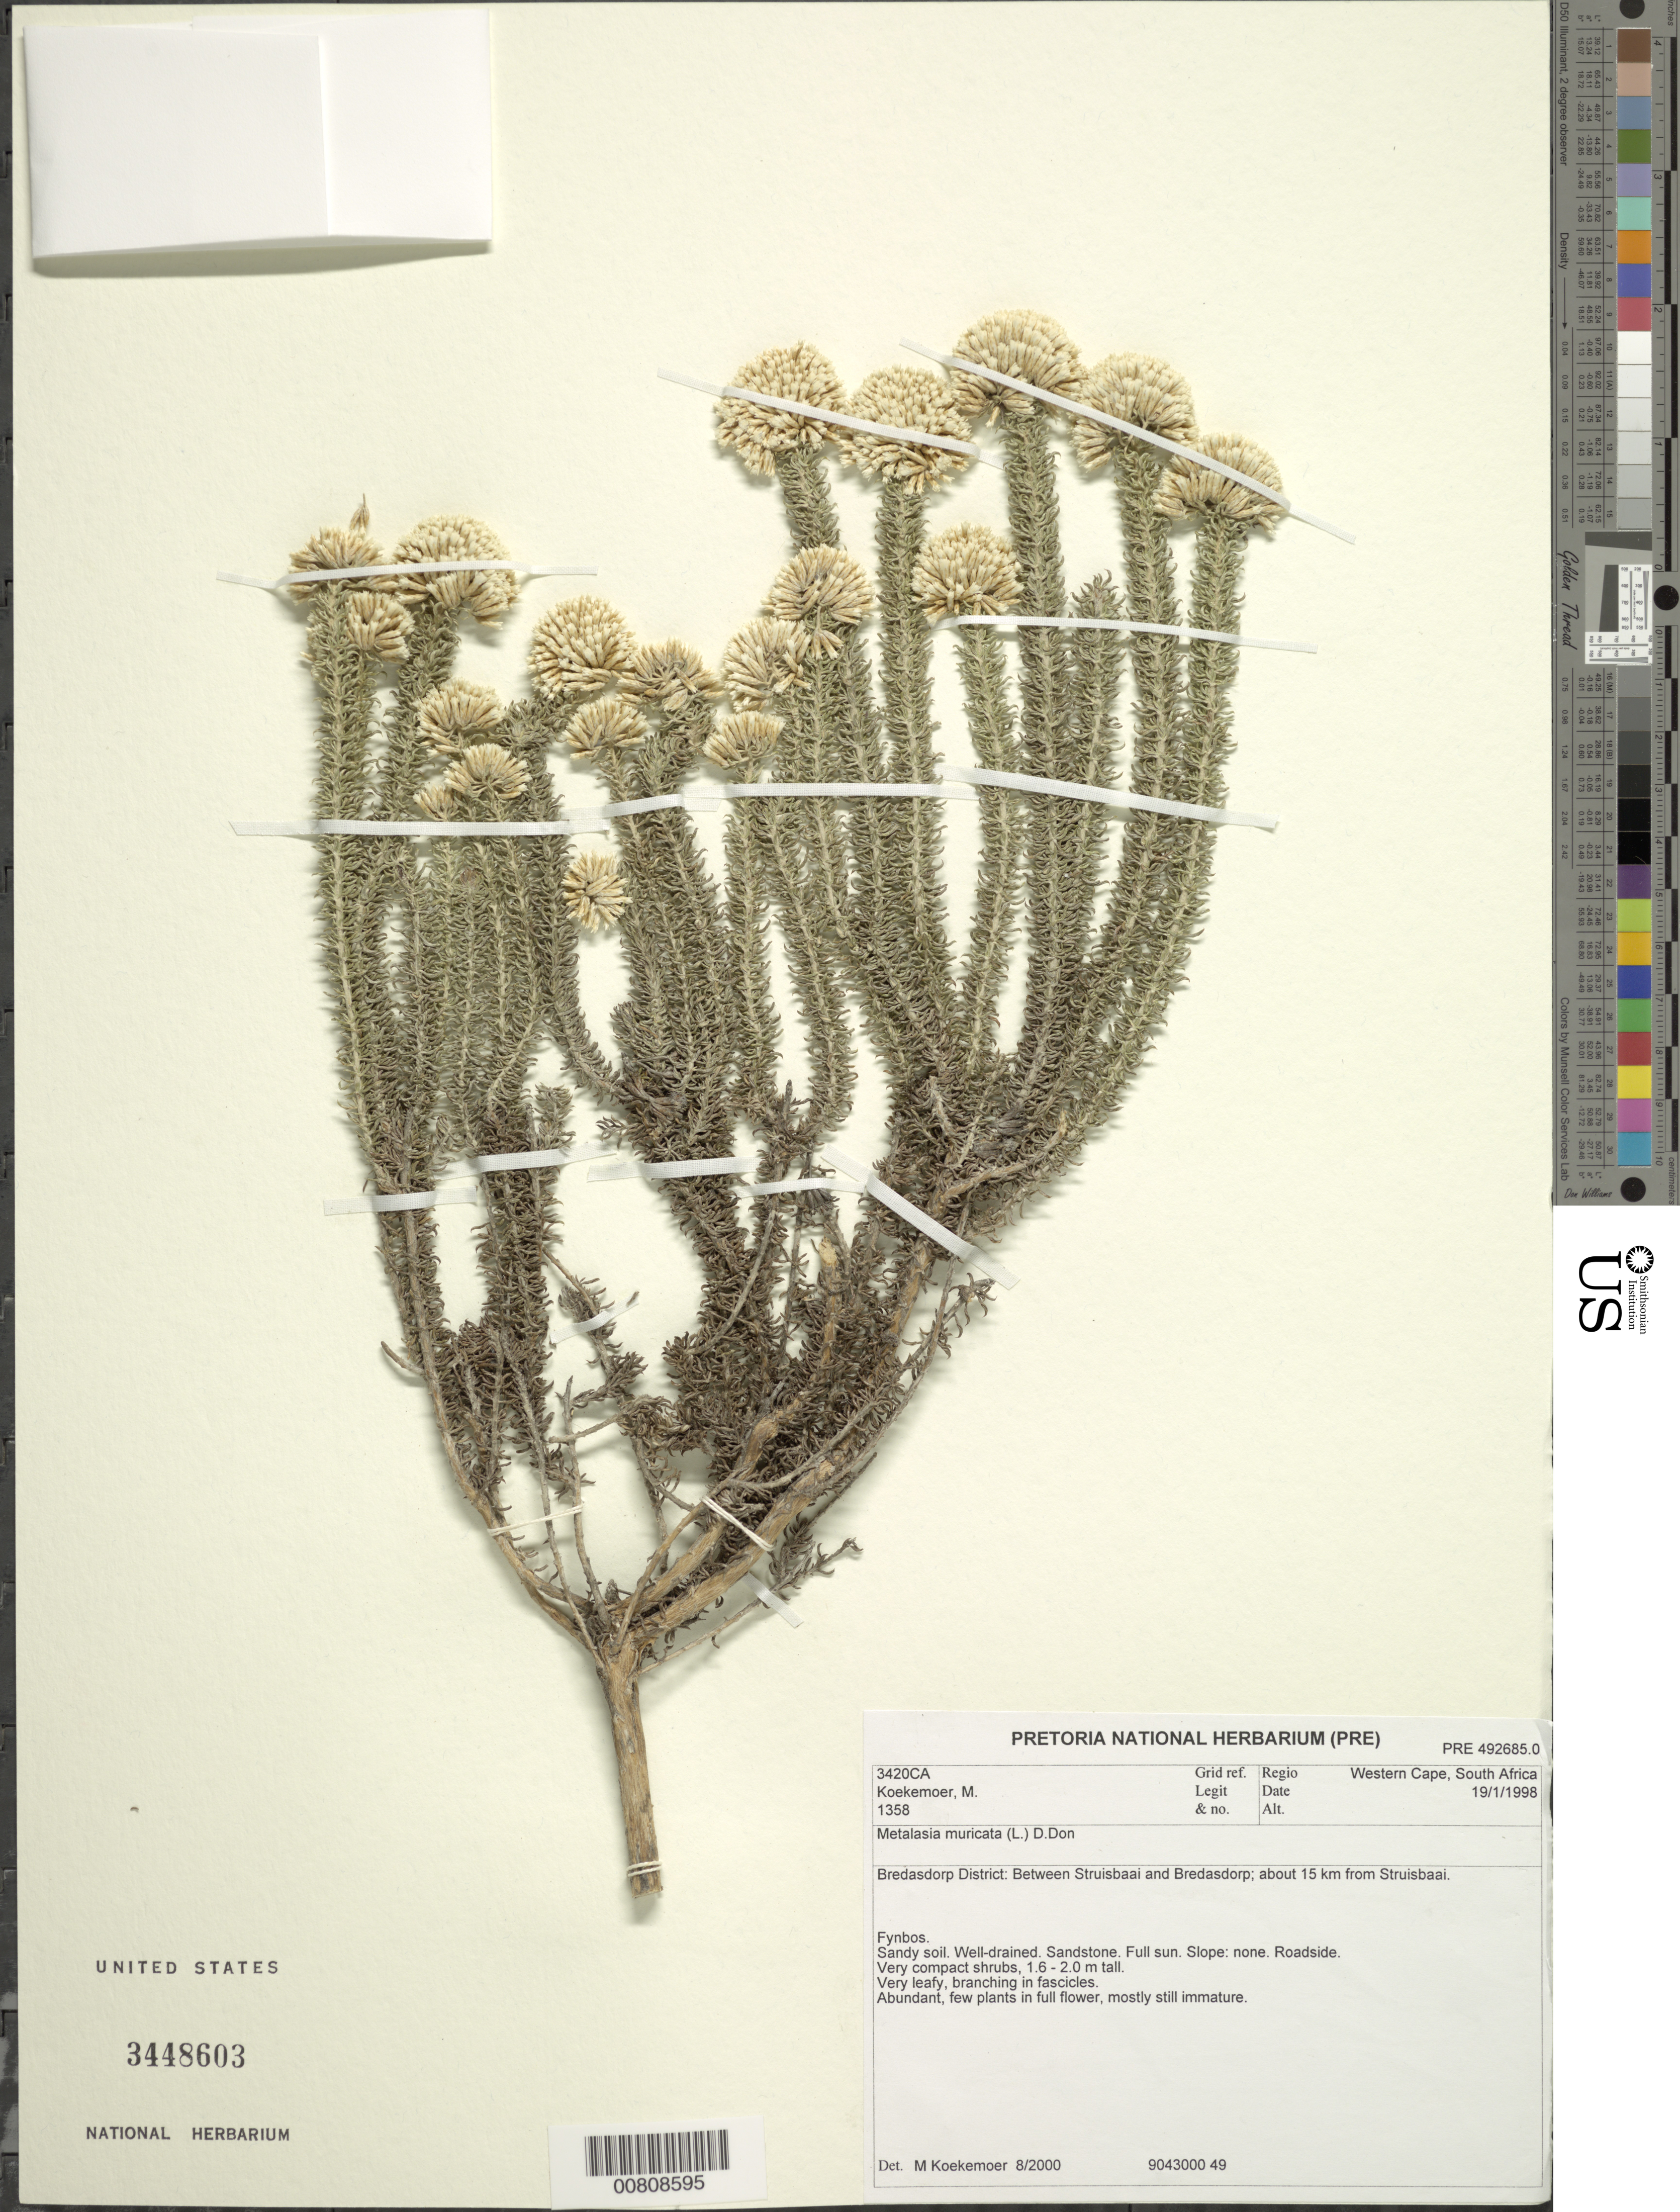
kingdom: Plantae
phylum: Tracheophyta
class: Magnoliopsida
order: Asterales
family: Asteraceae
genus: Metalasia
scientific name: Metalasia muricata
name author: (L.) D. Don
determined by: Koekemoer, M.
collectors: M. Koekemoer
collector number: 1358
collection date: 1998-01-19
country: South Africa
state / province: Western Cape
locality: Bredasdorp Dist: between Struisbaai and Bredasdorp, about 15 km from Struisbaai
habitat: Fynbos, sandy soil, well-drained, sandstone, full sun, roadside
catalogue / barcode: US 3448603